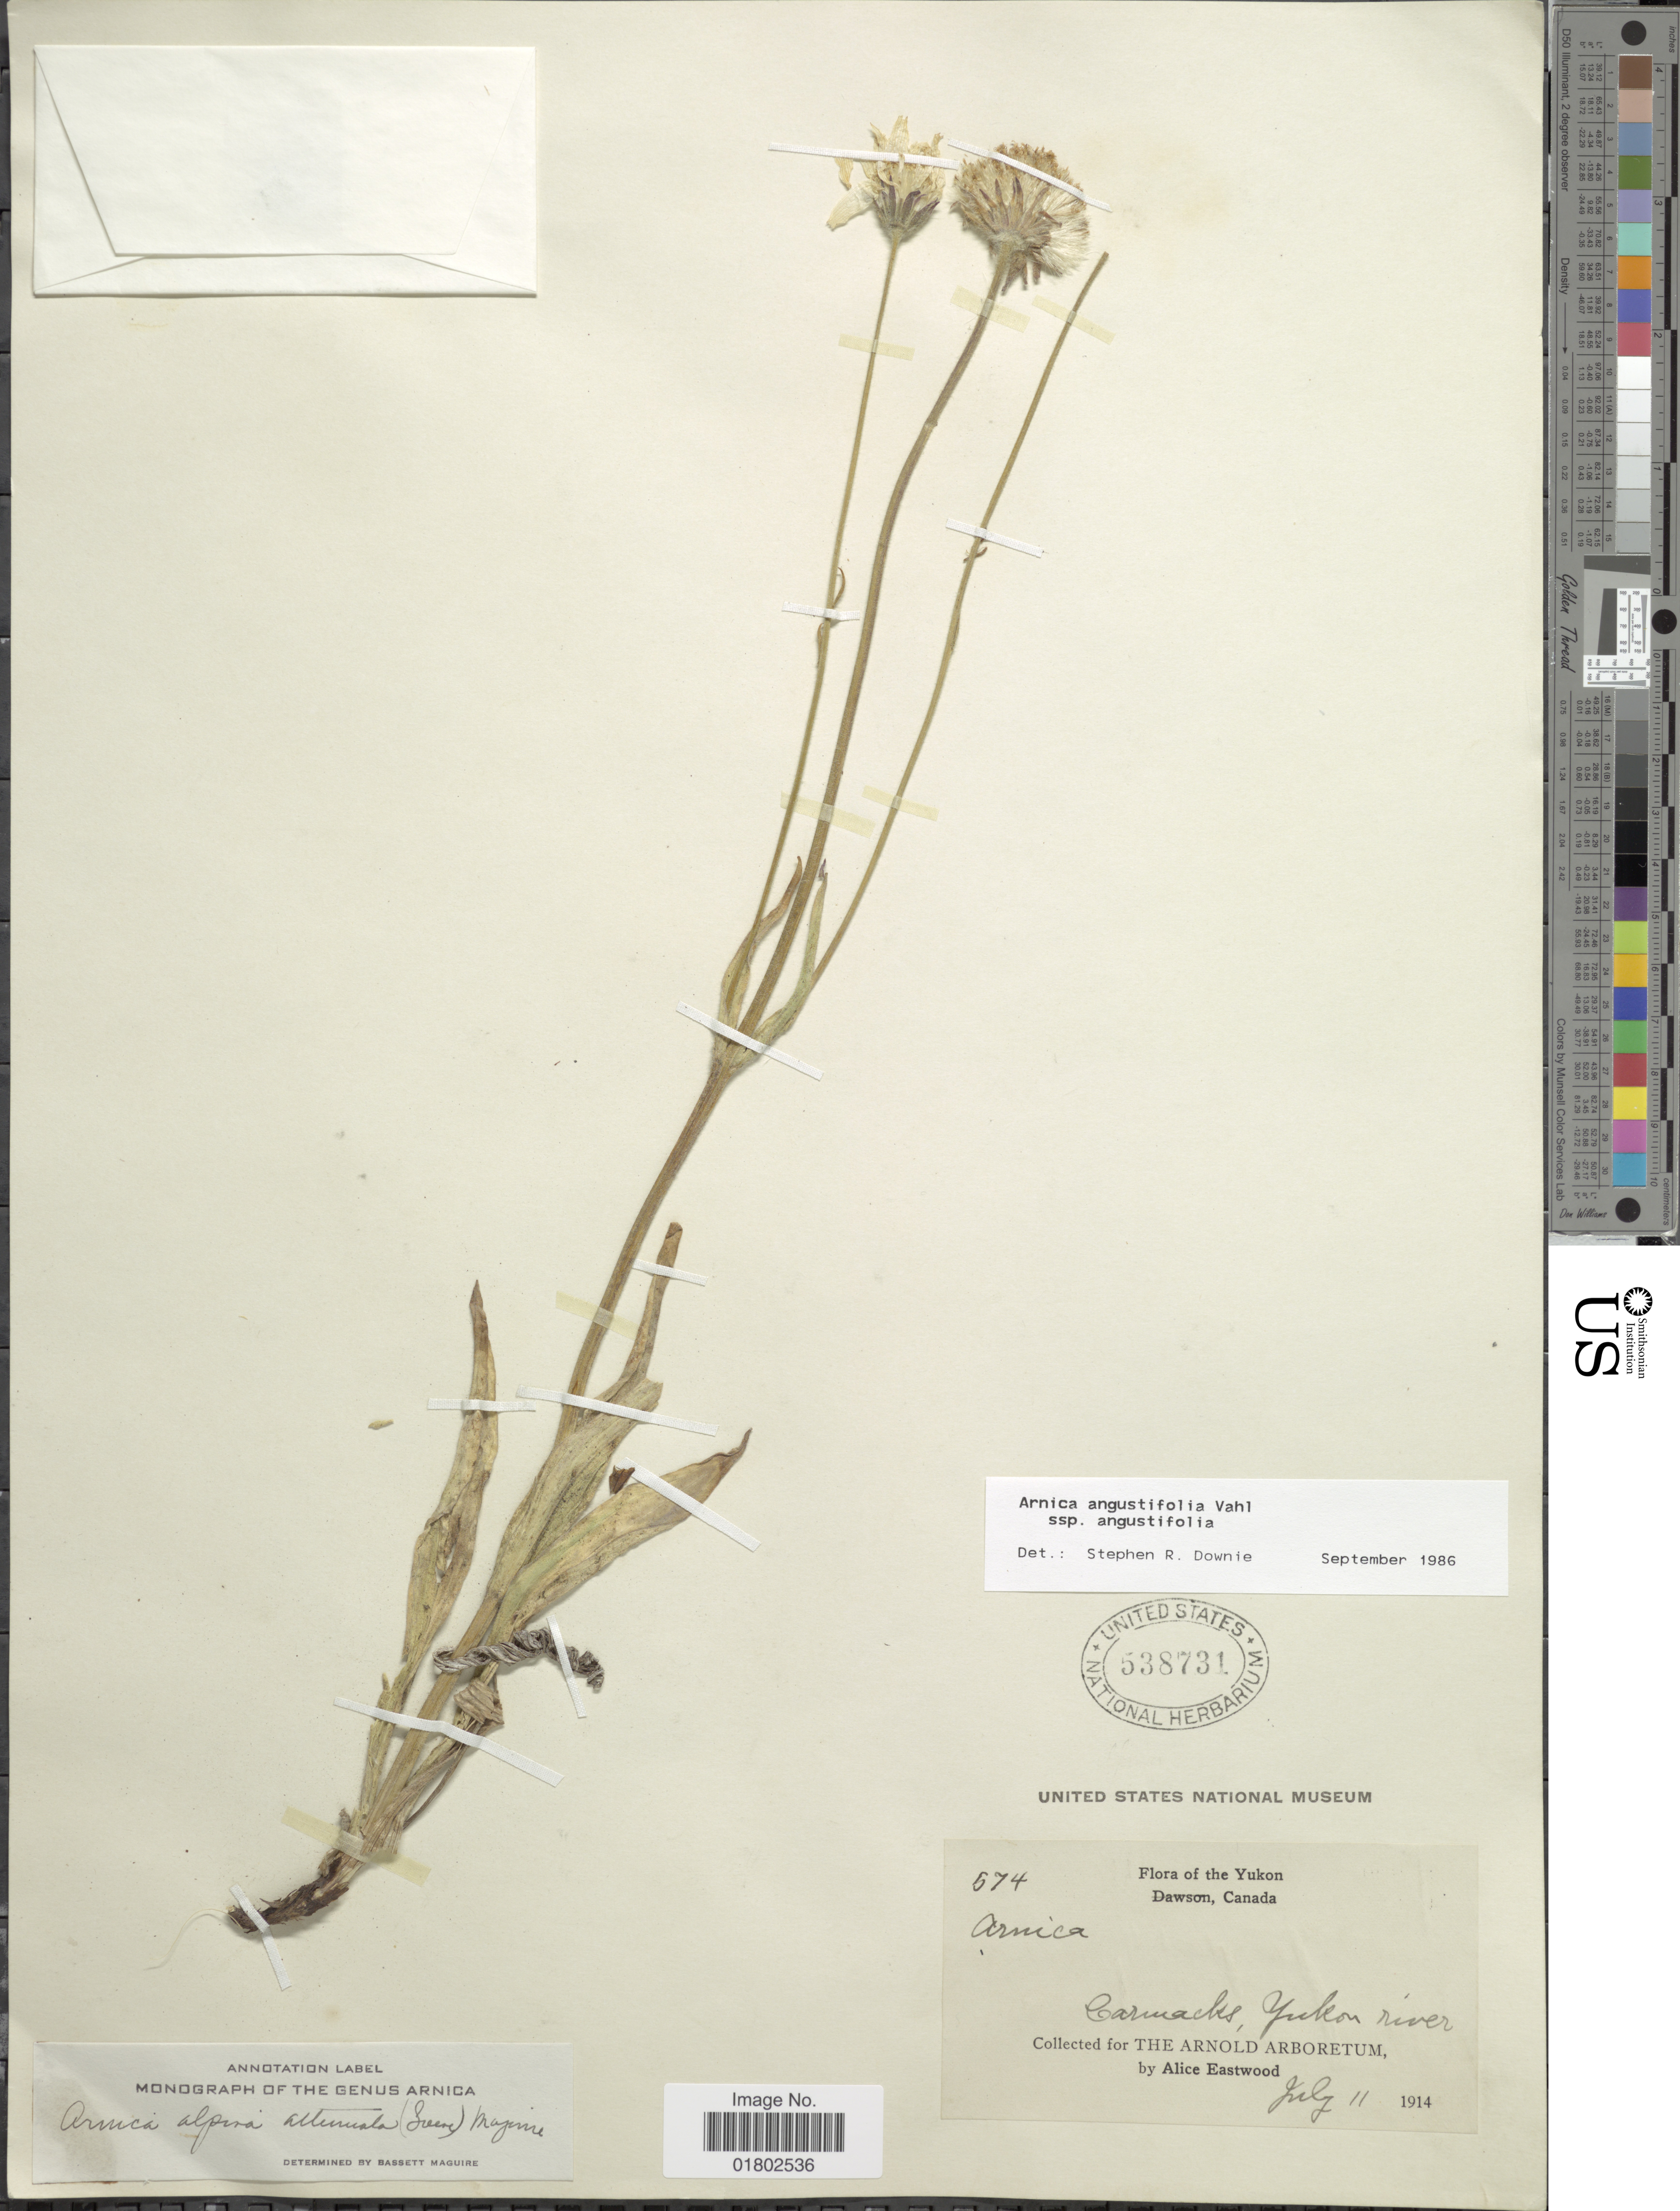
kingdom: Plantae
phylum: Tracheophyta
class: Magnoliopsida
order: Asterales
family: Asteraceae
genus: Arnica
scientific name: Arnica angustifolia subsp. angustifolia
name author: Vahl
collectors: A. Eastwood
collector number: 574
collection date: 1914-07-11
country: Canada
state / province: Yukon Territory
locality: Dawson, Carmacks, Yukon River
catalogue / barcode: US 538731